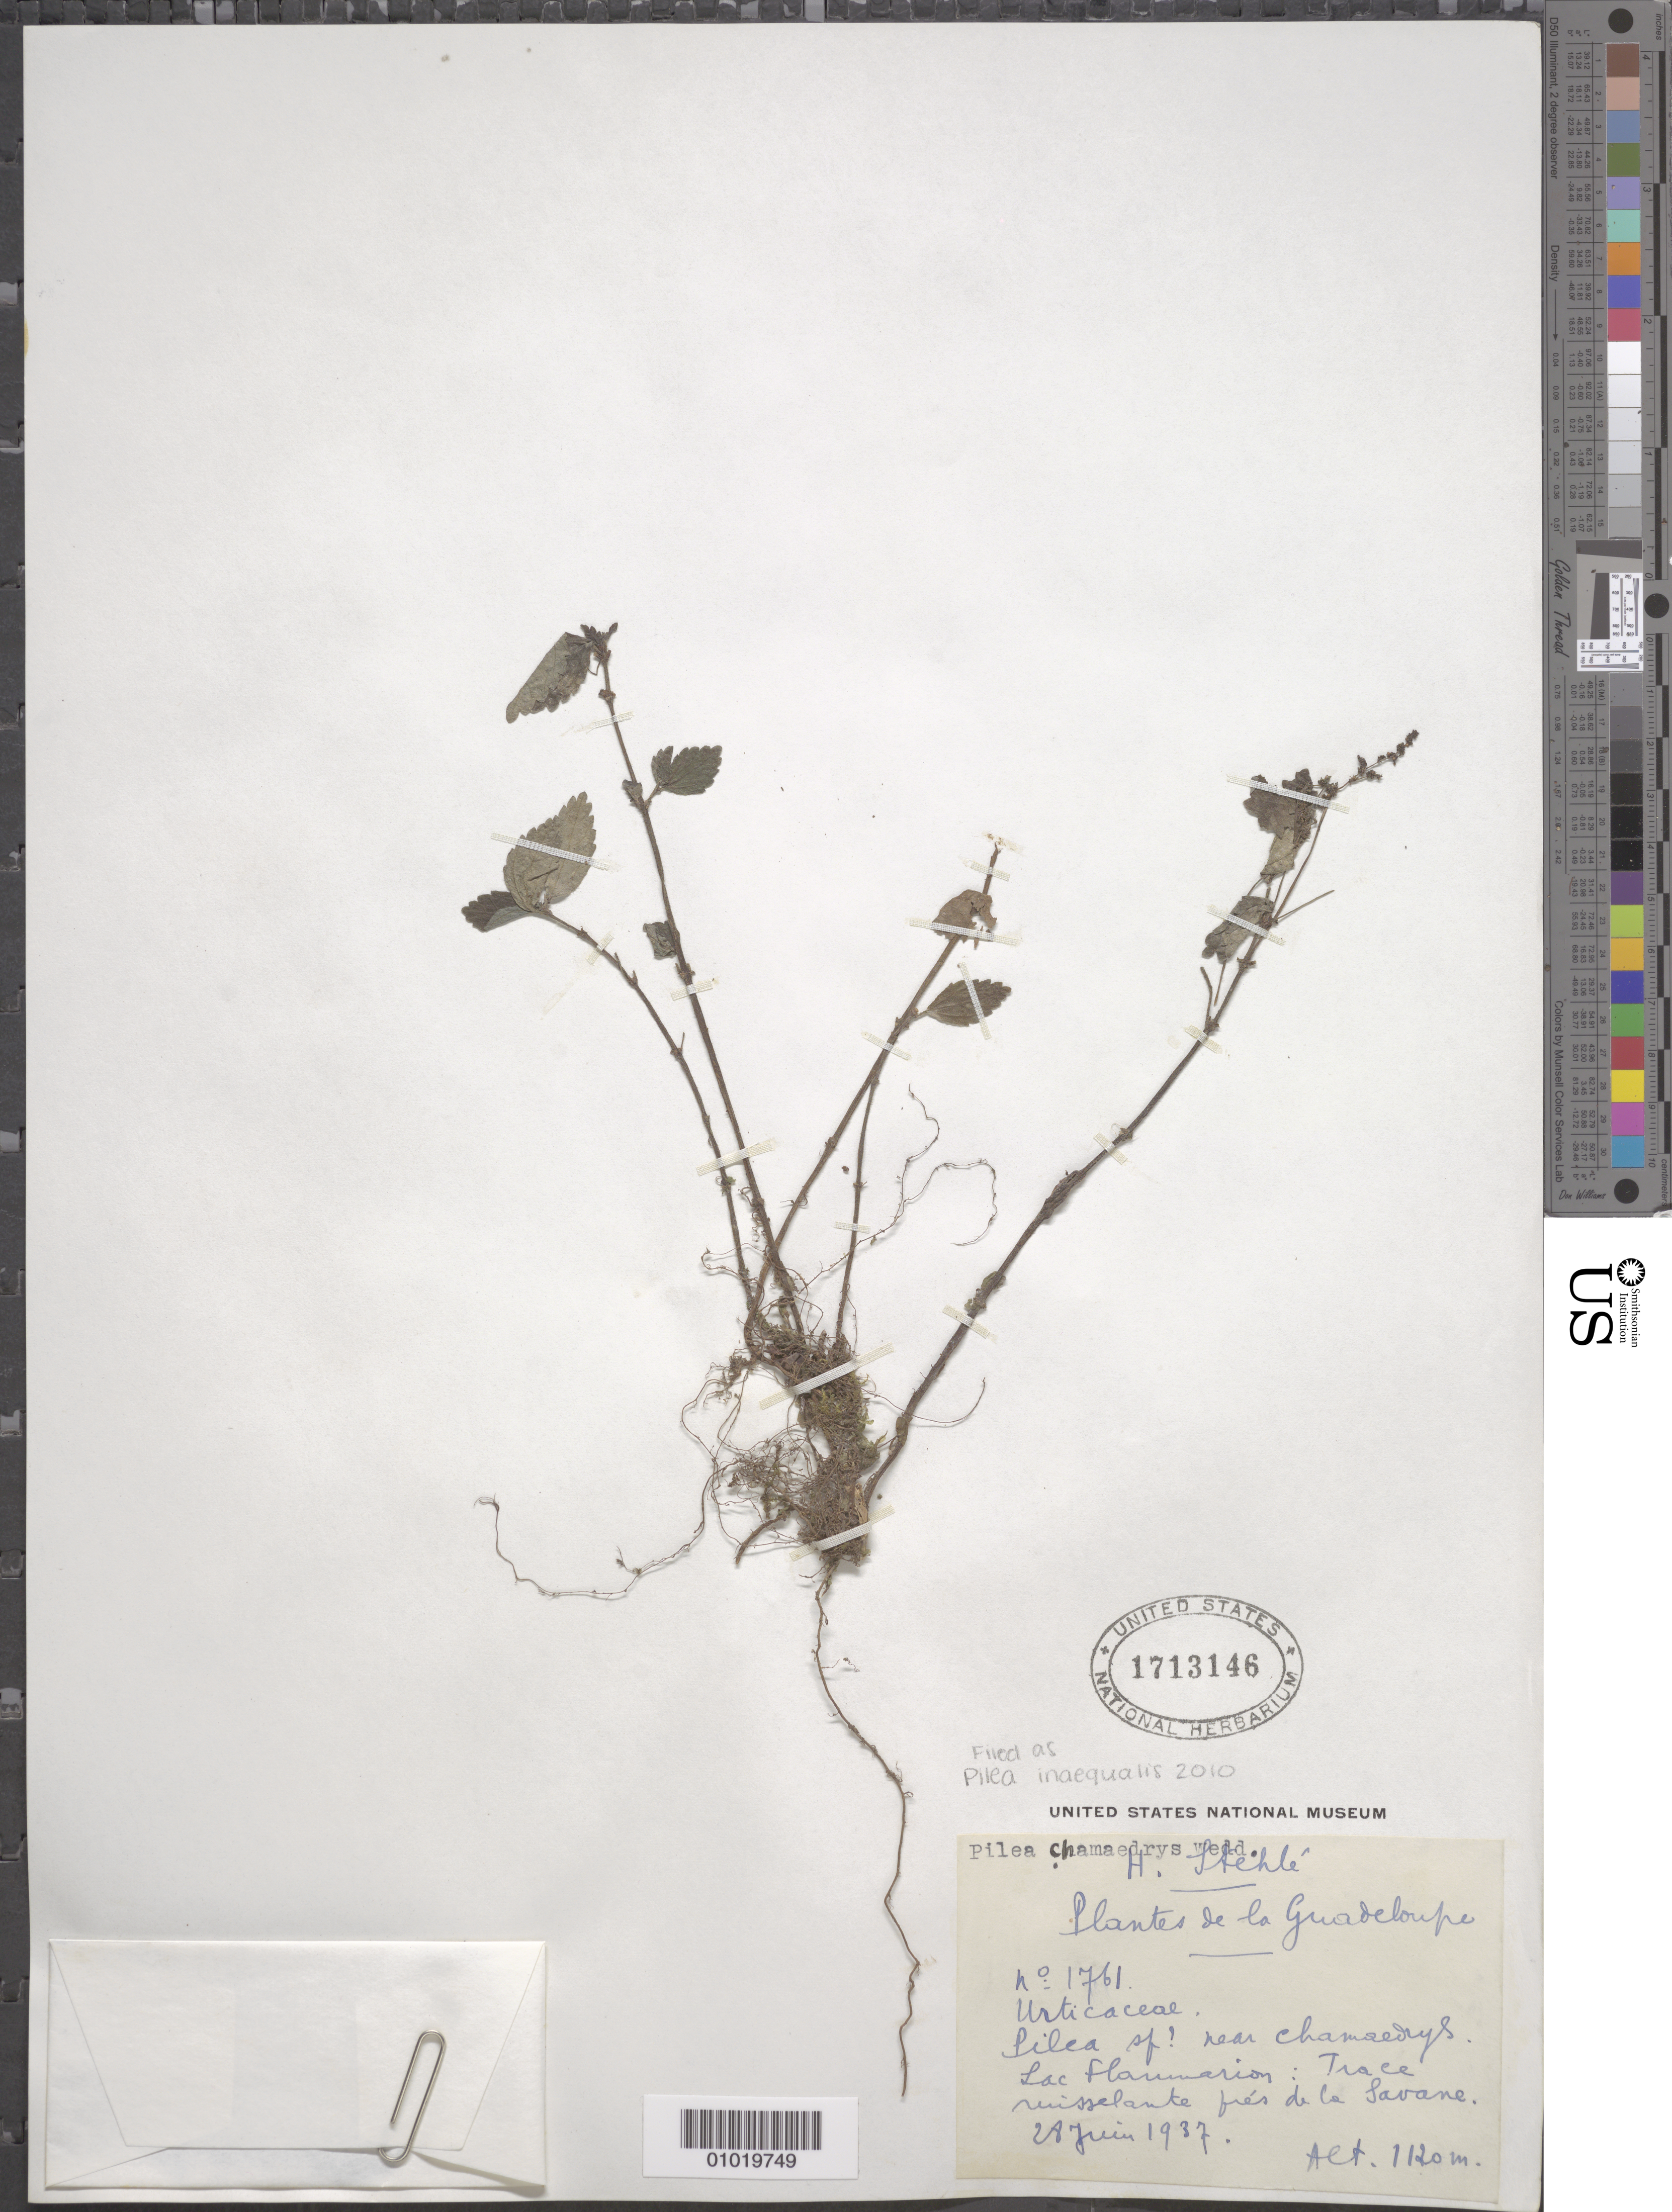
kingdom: Plantae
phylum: Tracheophyta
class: Magnoliopsida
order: Rosales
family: Urticaceae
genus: Pilea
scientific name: Pilea inaequalis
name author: (Juss. ex Poir.) Wedd.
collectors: H. Stehlé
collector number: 1761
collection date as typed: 28 Jun 1937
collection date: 1937-06-28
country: Guadeloupe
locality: La Savane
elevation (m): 1120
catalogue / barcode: US 1713146